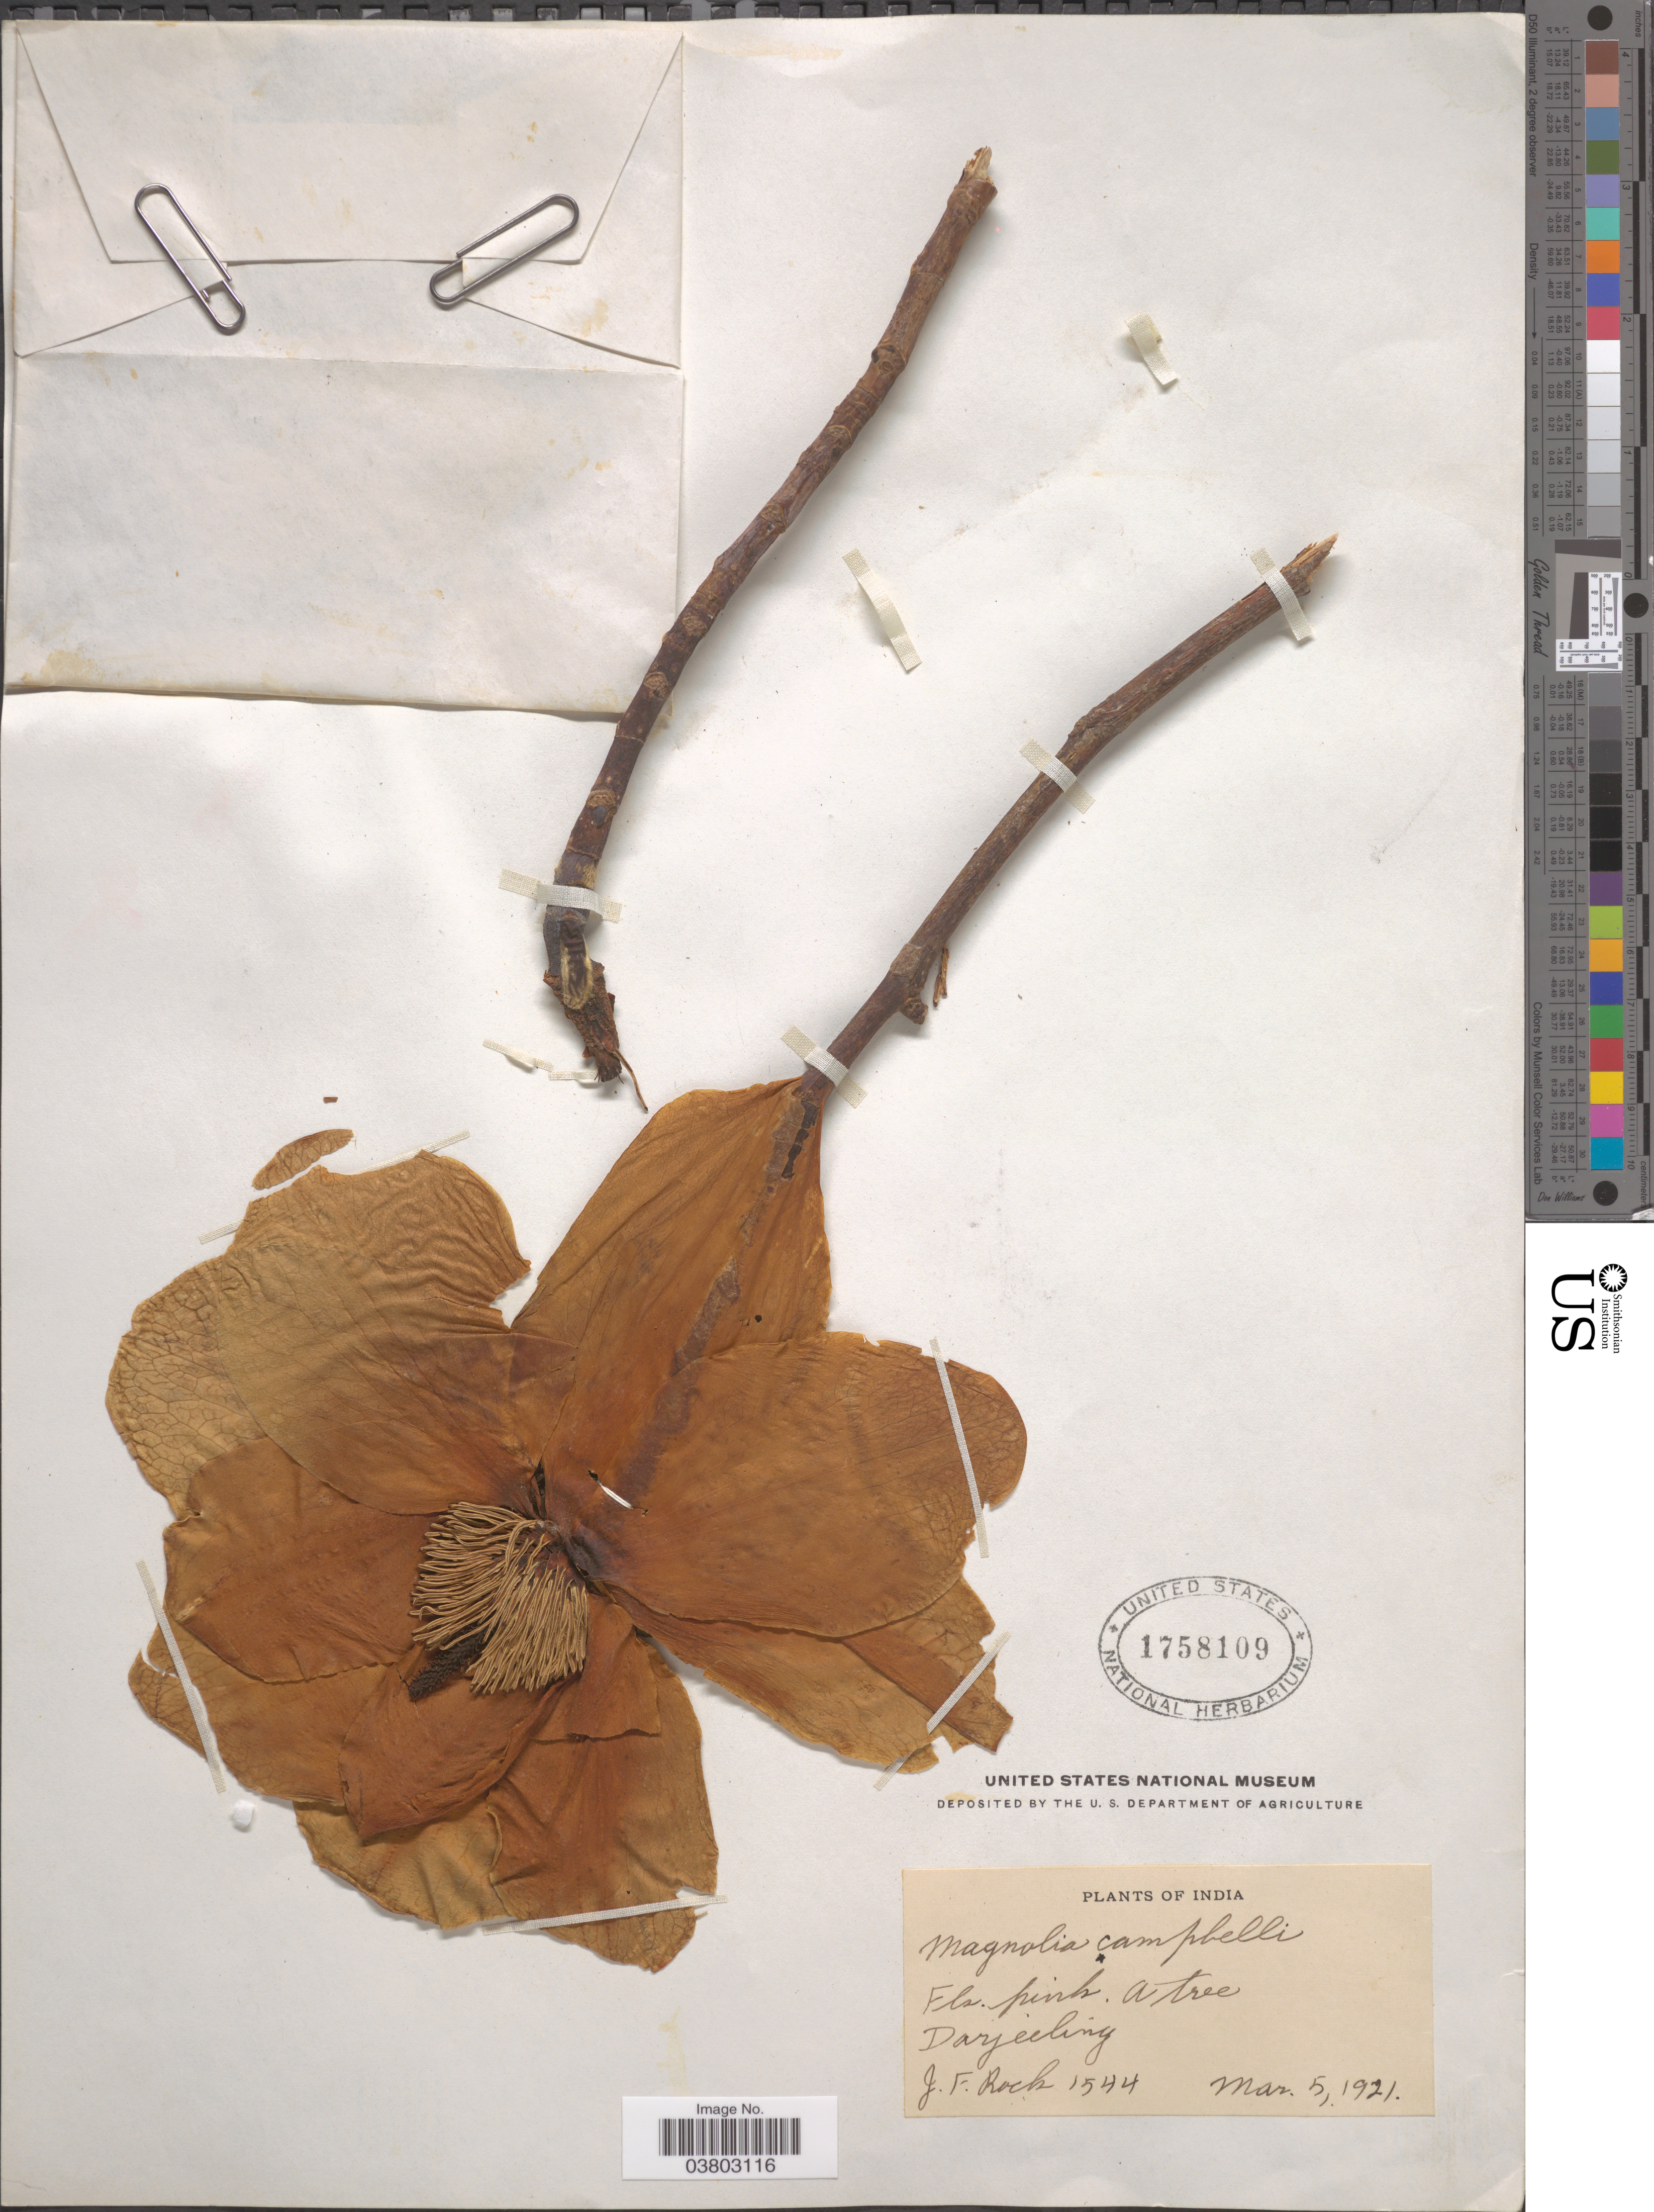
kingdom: Plantae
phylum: Tracheophyta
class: Magnoliopsida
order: Magnoliales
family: Magnoliaceae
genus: Magnolia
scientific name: Magnolia campbellii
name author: Hook. f. & Thomson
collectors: J. Rock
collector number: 1544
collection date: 1921-03-05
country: India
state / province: West Bengal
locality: Darjeeling.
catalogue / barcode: US 1758109